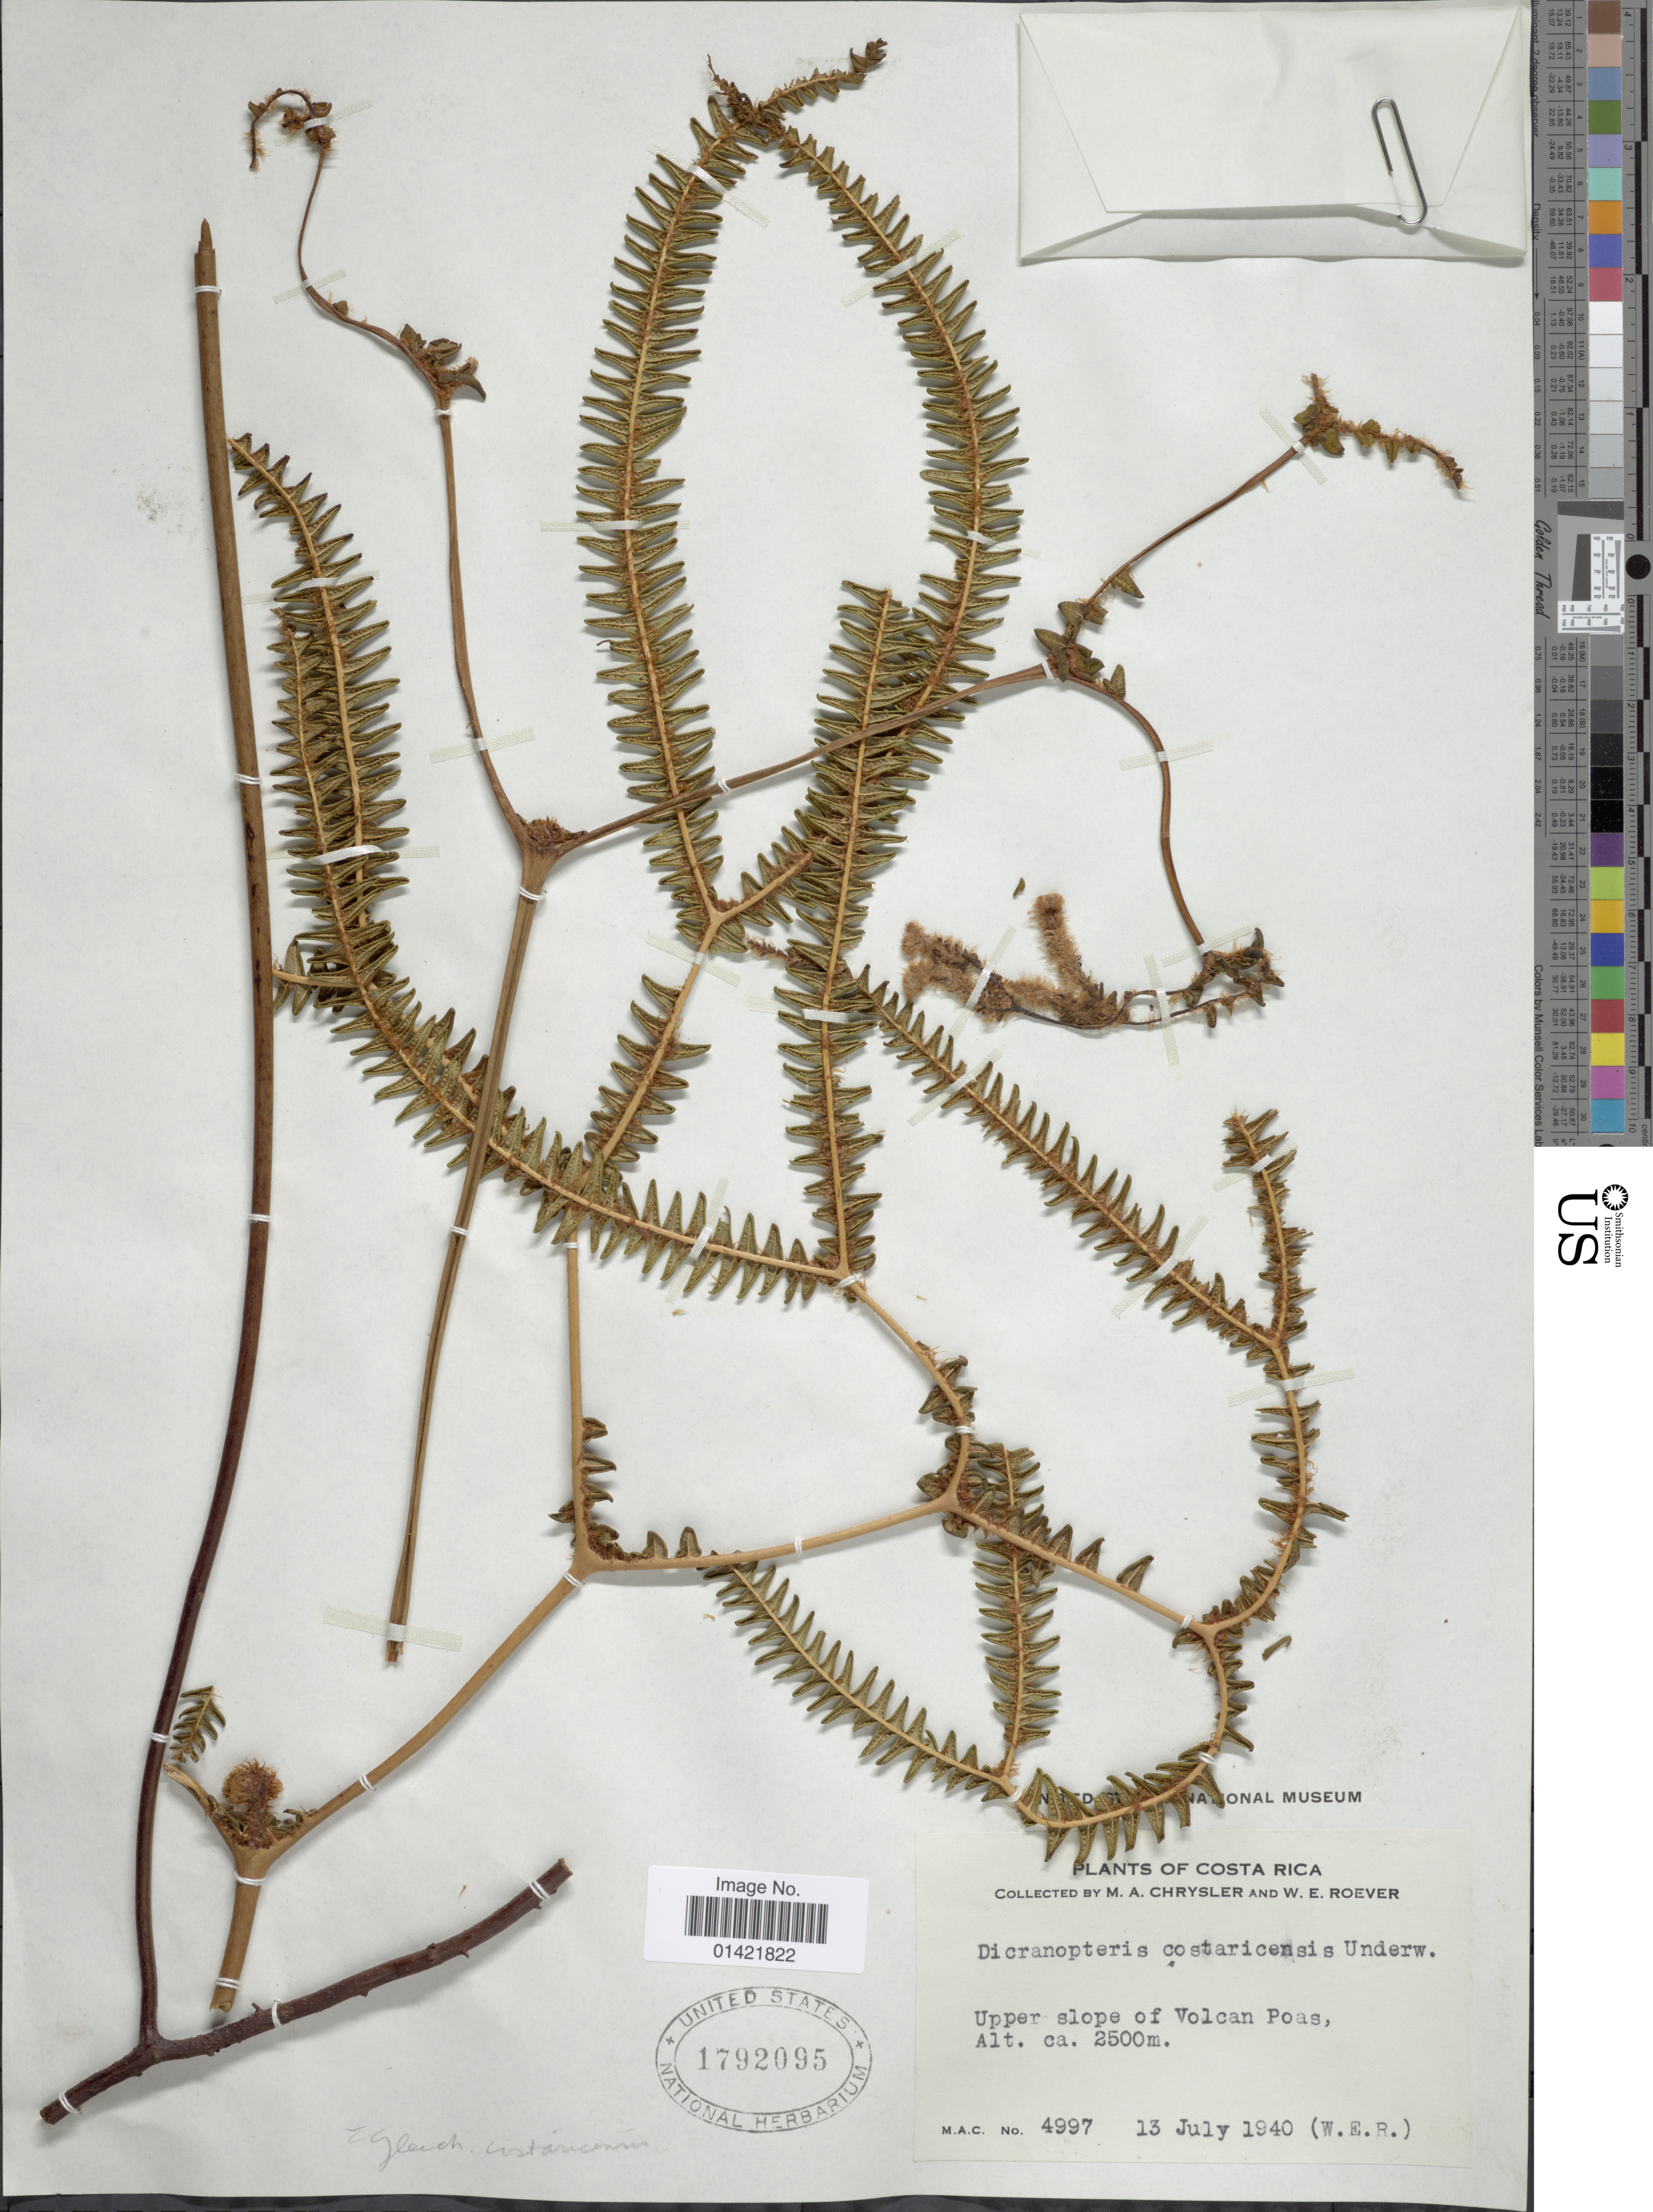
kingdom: Plantae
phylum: Tracheophyta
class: Polypodiopsida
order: Gleicheniales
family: Gleicheniaceae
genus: Sticherus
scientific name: Sticherus revolutus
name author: (Kunth) Ching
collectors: M. A. Chrysler & W. Roever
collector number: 4997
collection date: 1940-07-13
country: Costa Rica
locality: Upper slope of Volcan Poas.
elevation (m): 2500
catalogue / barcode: US 1792095